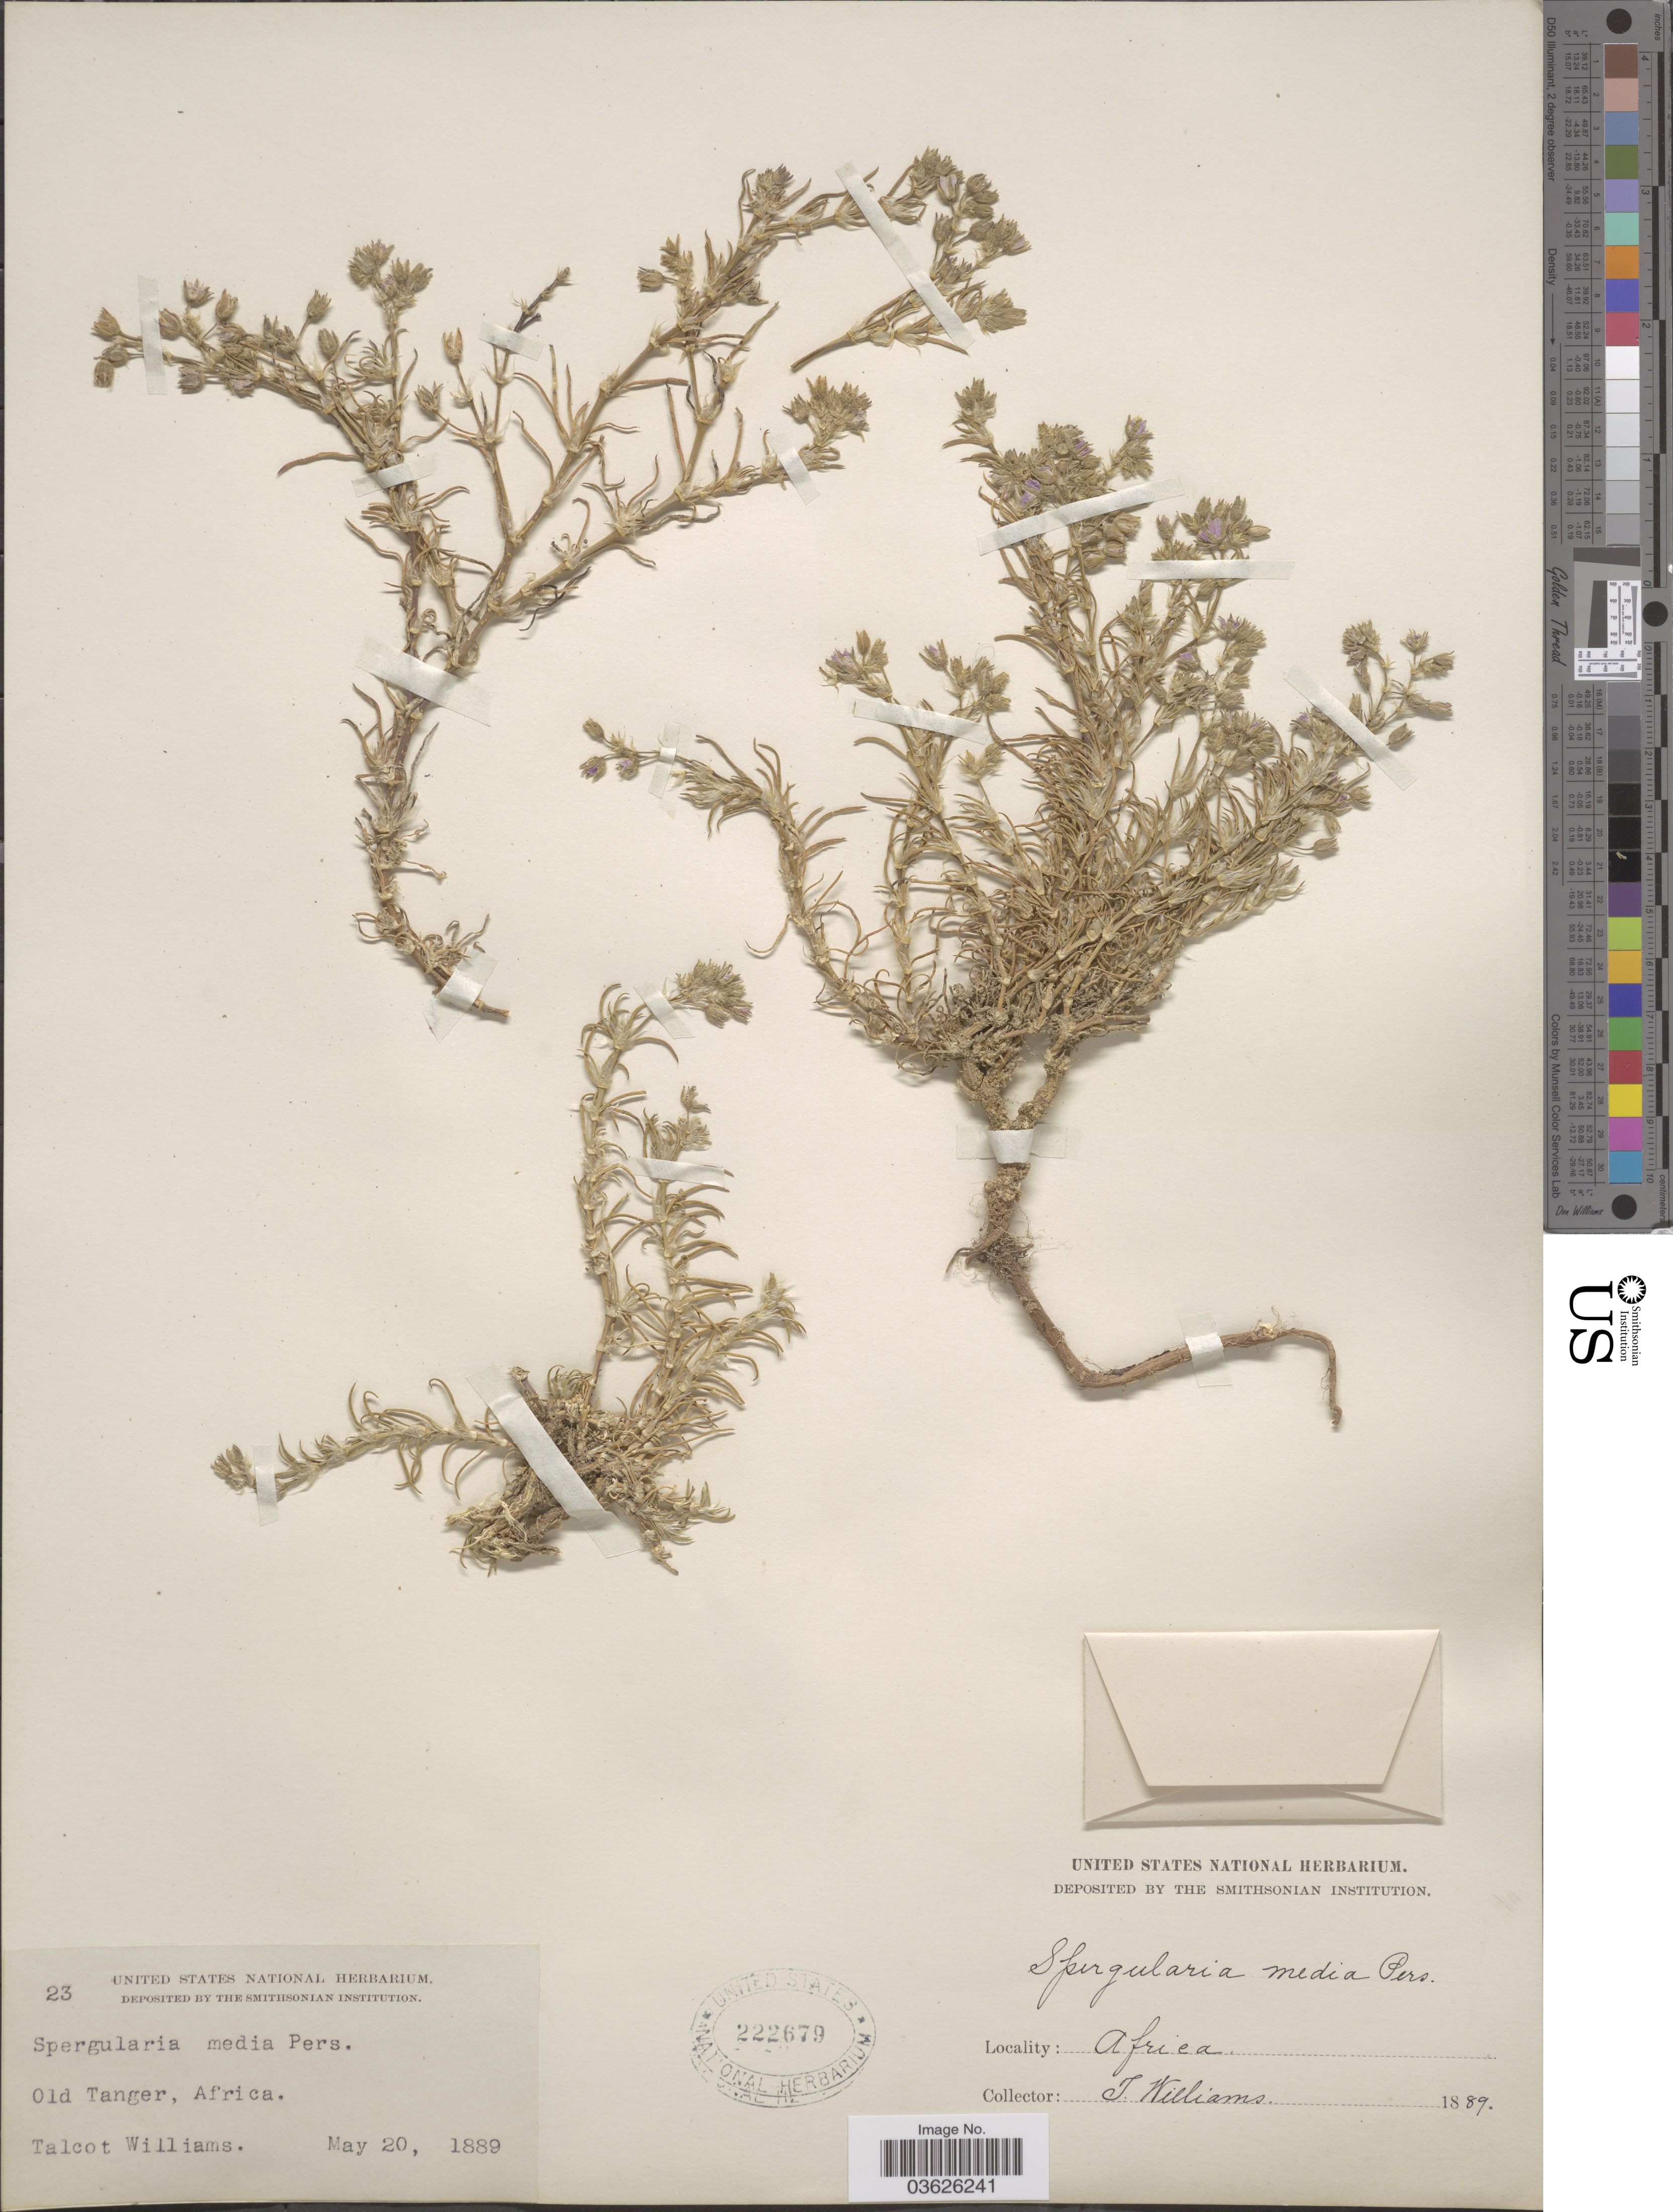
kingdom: Plantae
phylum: Tracheophyta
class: Magnoliopsida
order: Caryophyllales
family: Caryophyllaceae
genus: Spergularia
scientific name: Spergularia media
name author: (L.) C. Presl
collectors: T. Williams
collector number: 23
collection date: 1889-05-20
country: Morocco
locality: Old Tanger, Africa.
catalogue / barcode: US 222679